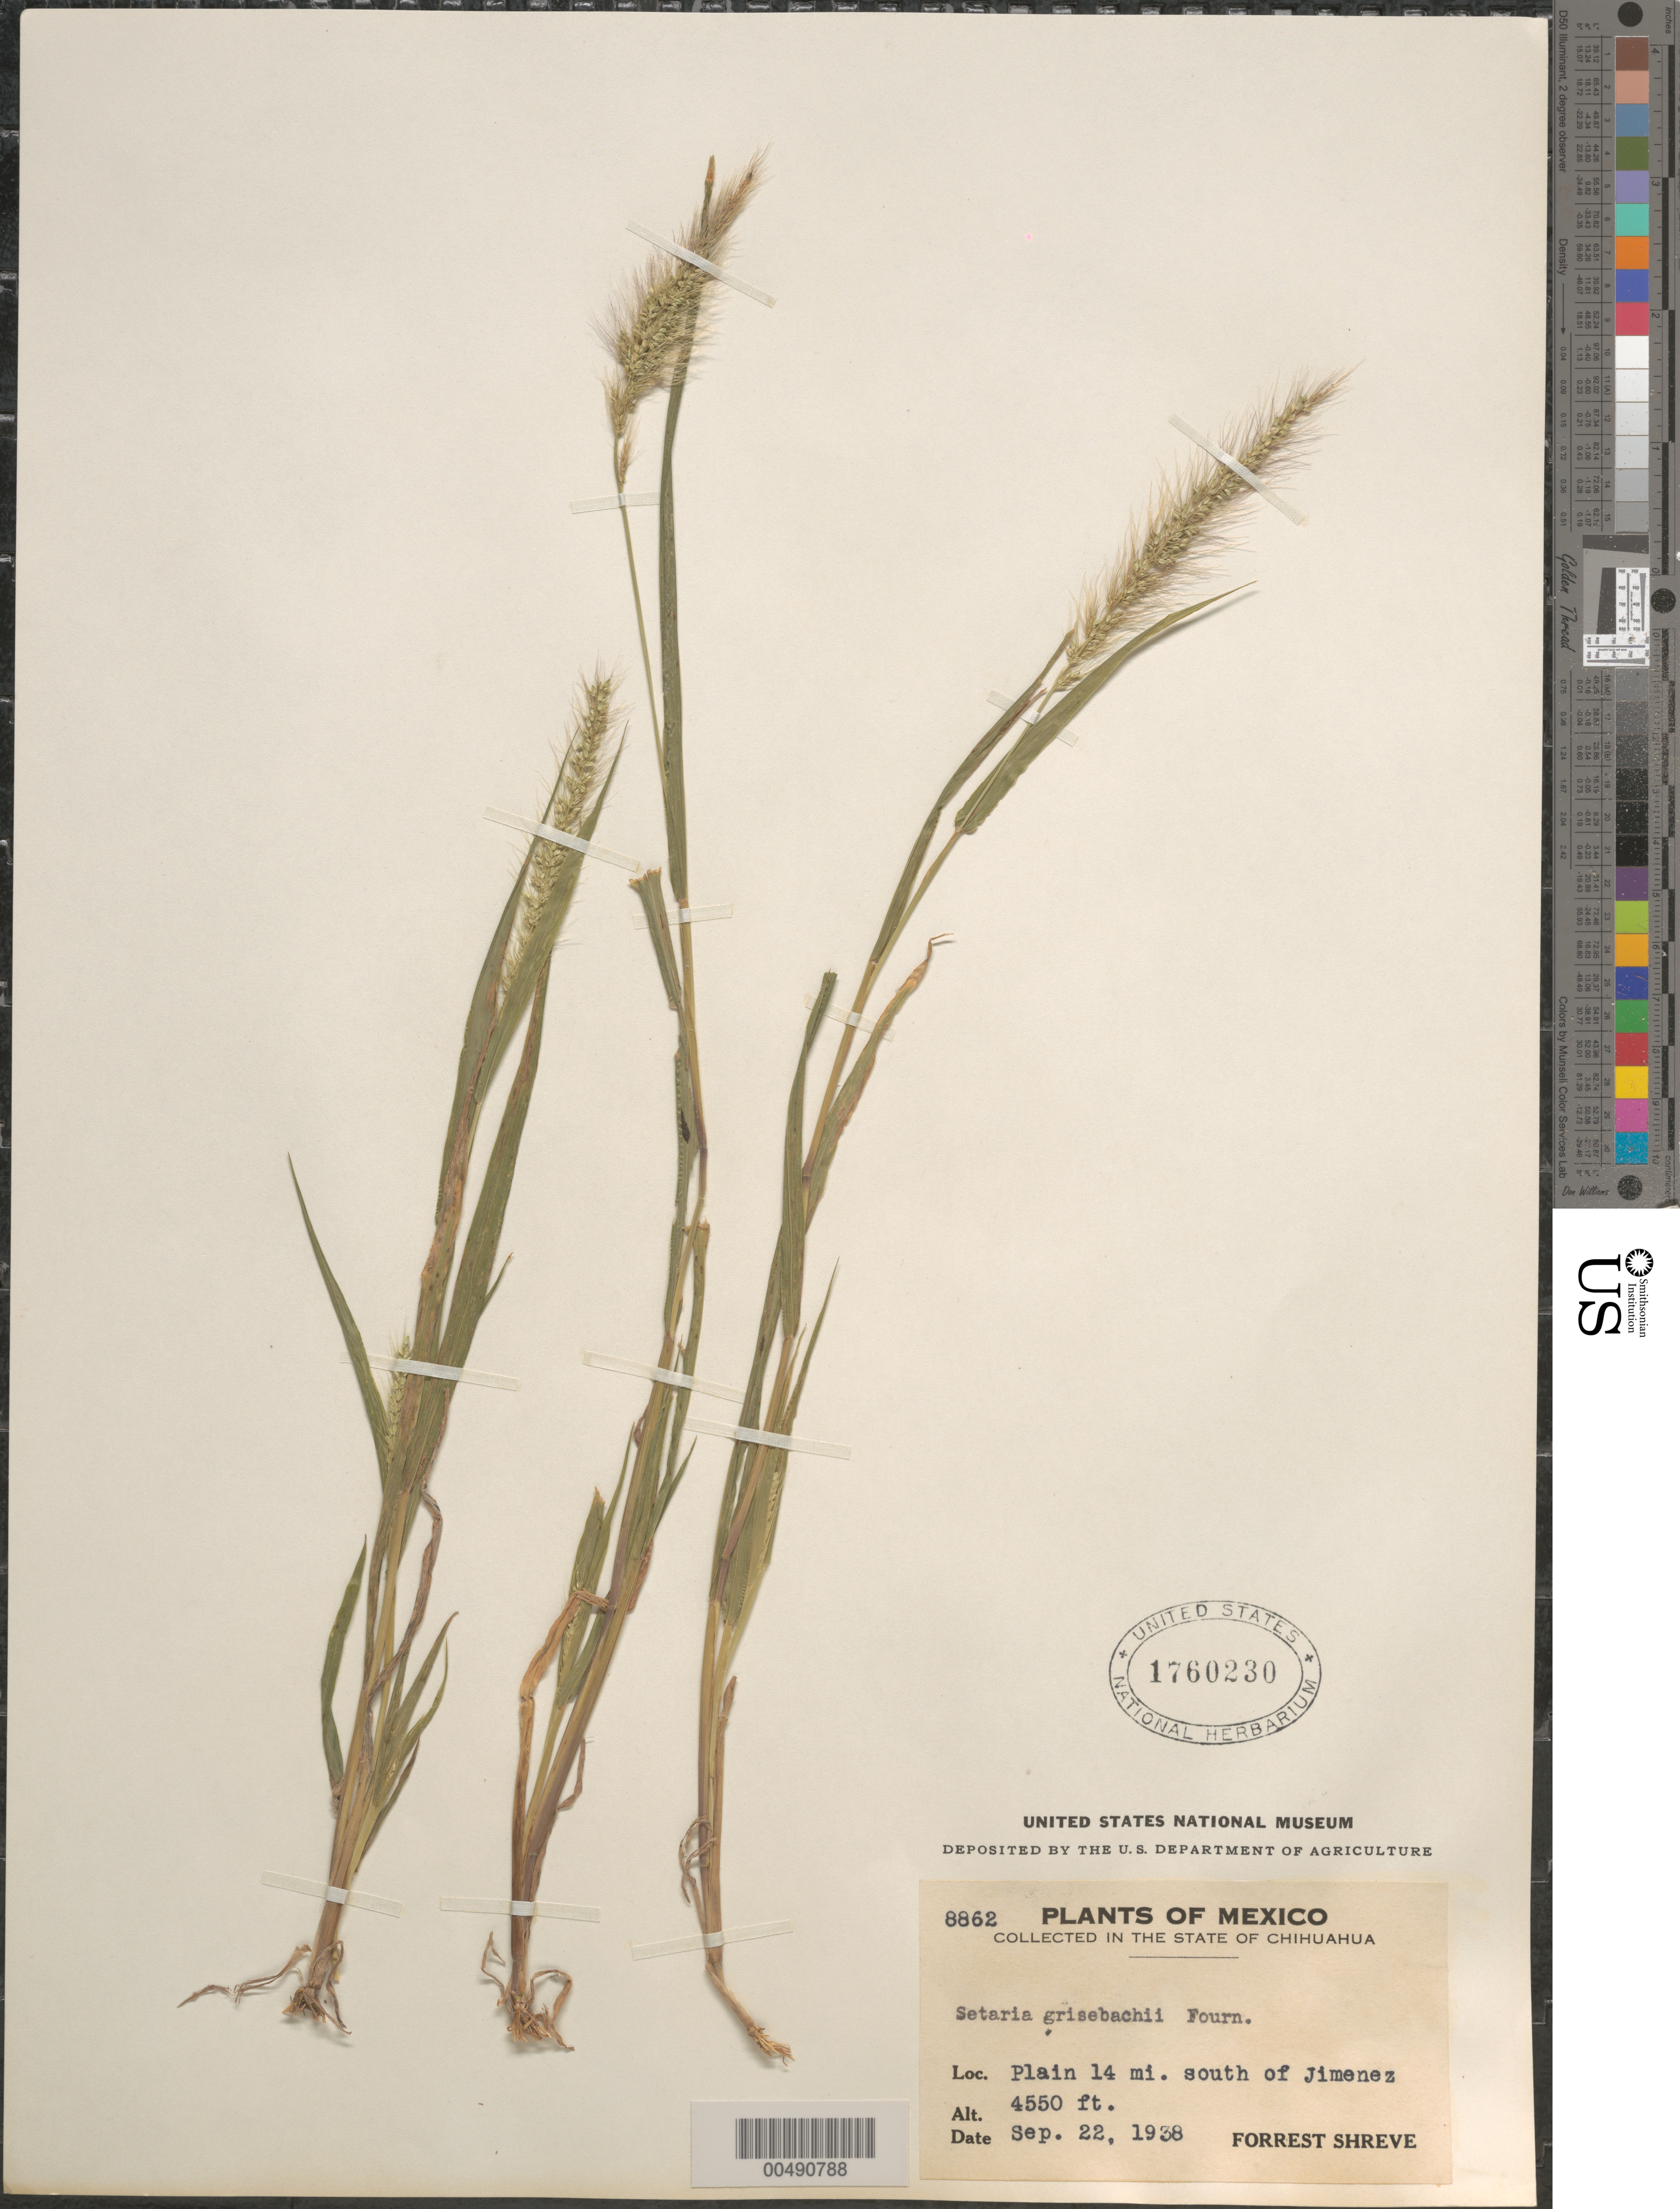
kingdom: Plantae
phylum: Tracheophyta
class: Liliopsida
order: Poales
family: Poaceae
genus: Setaria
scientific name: Setaria grisebachii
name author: E. Fourn.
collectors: F. Shreve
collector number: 8862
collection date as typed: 22 Sep 1938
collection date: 1938-09-22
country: Mexico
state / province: Chihuahua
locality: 14 mi S of Jimenez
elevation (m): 1387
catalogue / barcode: US 1760230